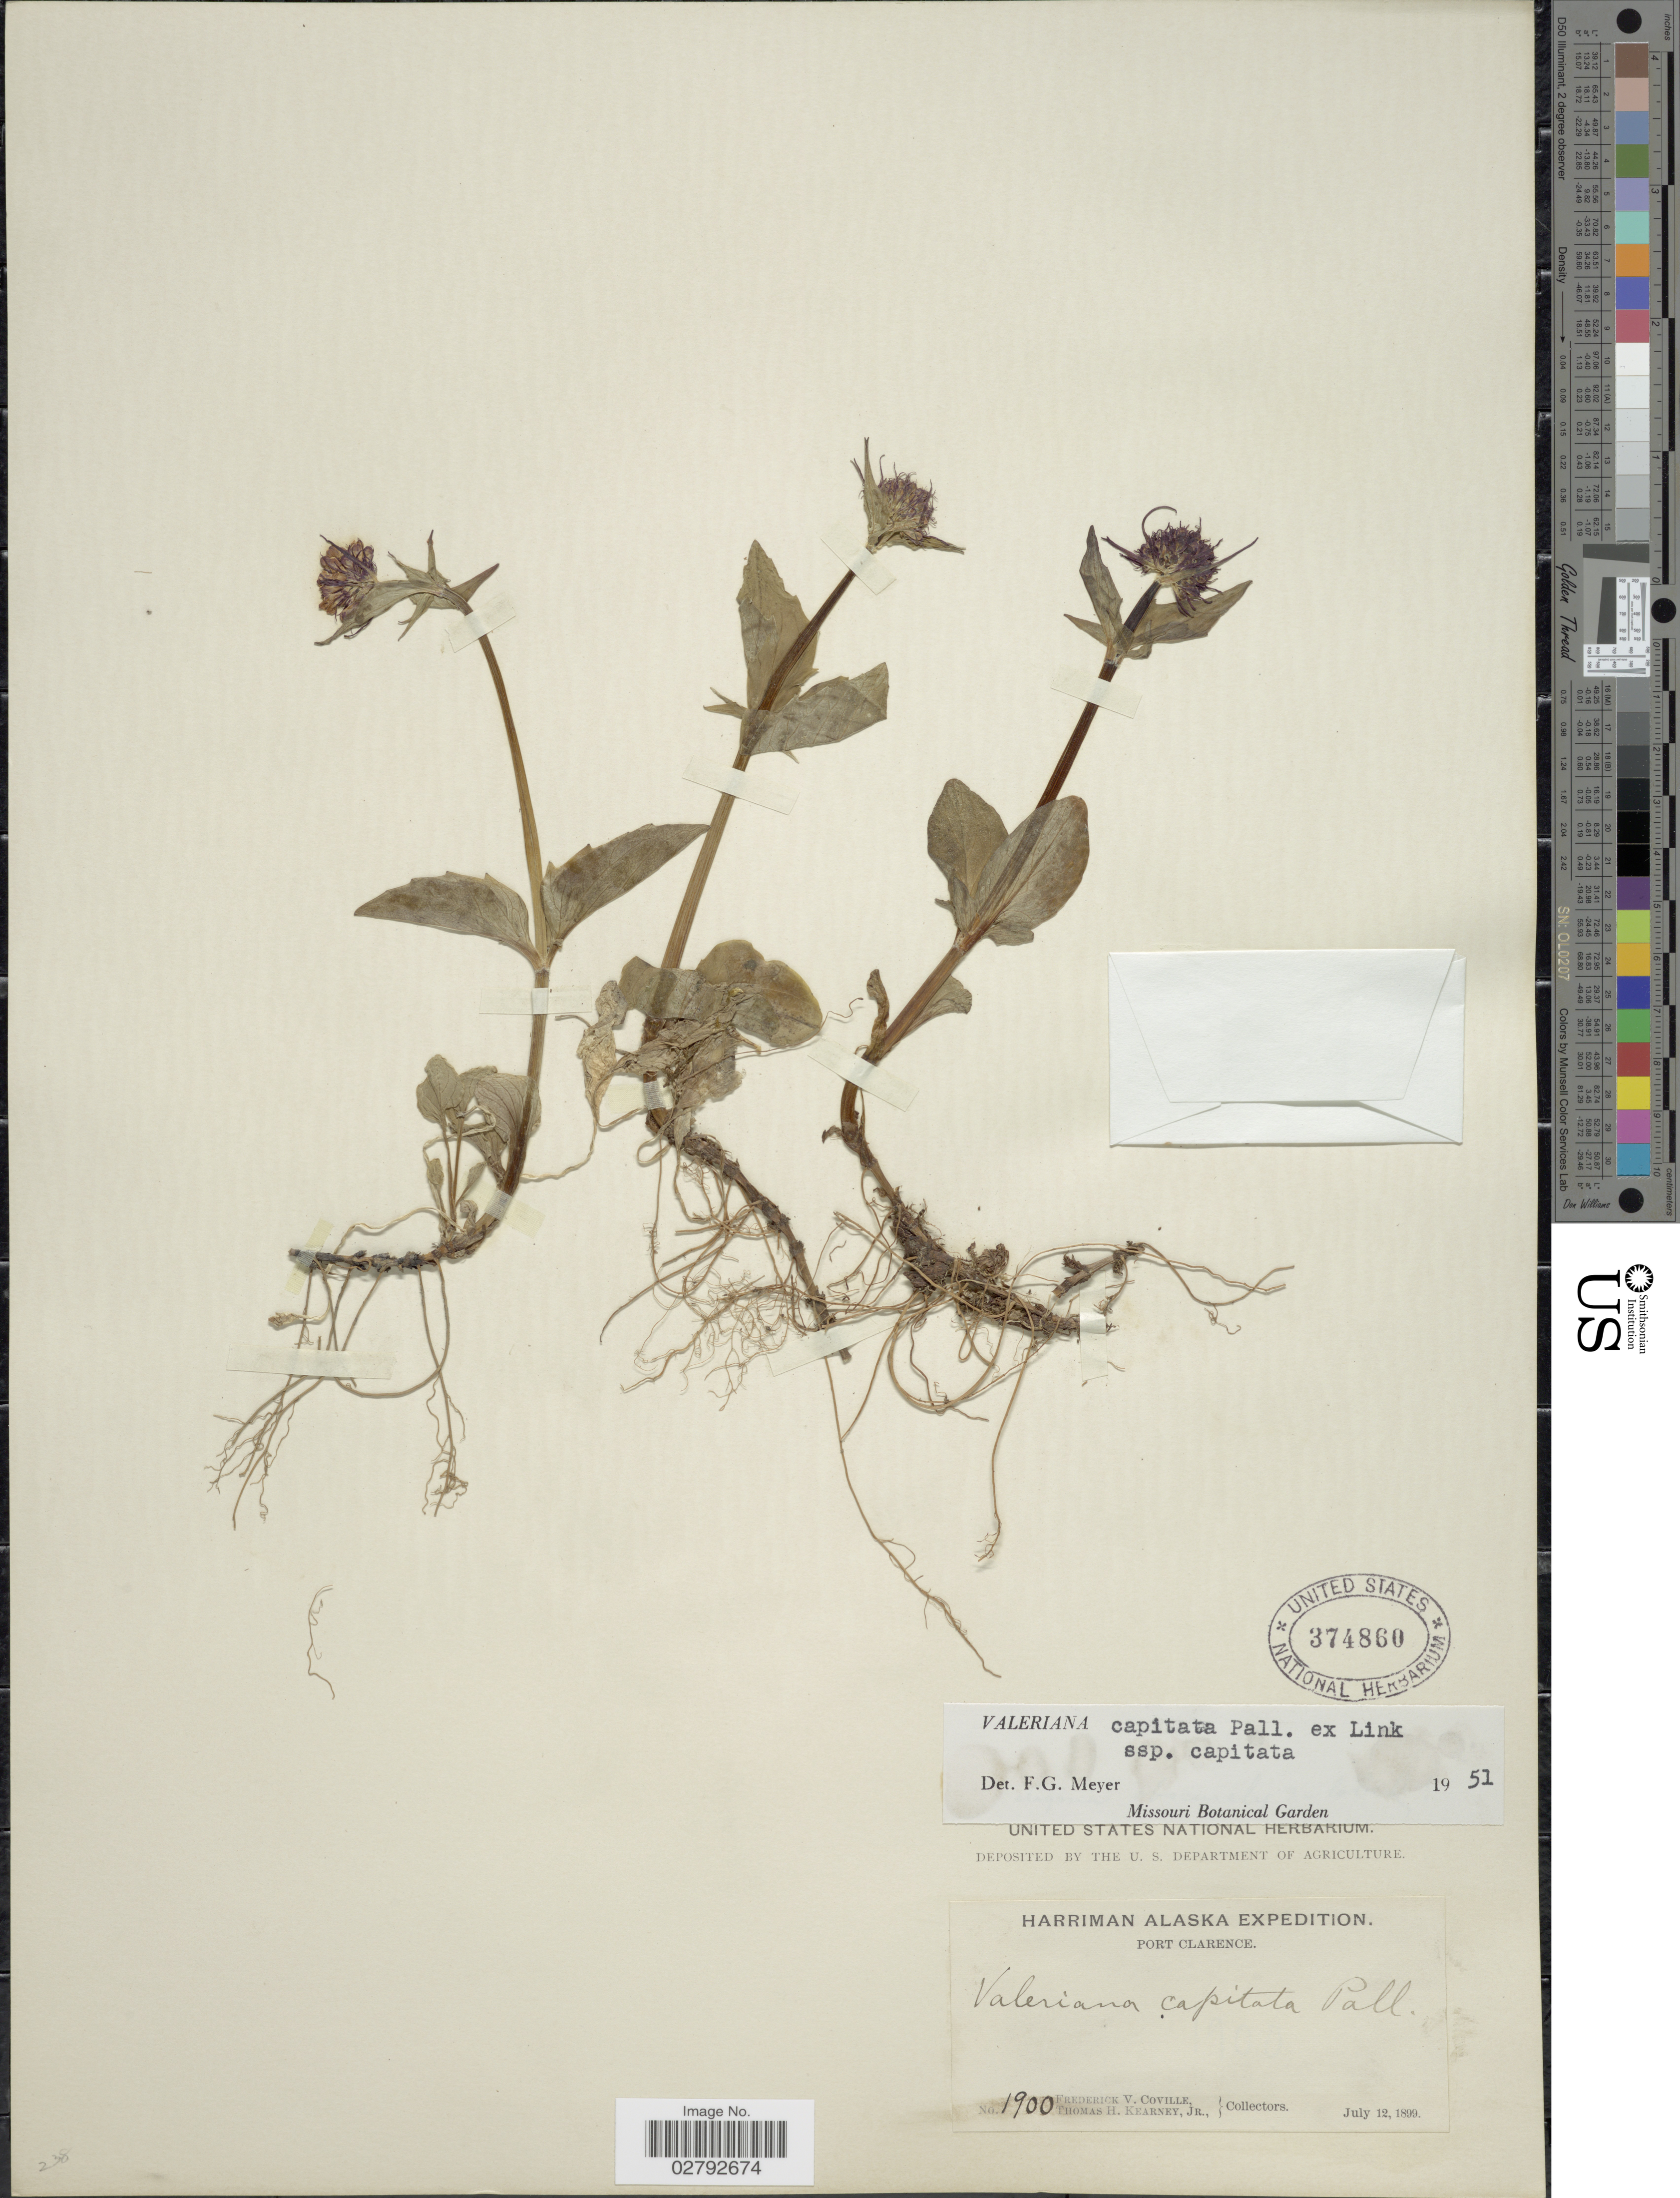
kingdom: Plantae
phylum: Tracheophyta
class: Magnoliopsida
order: Dipsacales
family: Caprifoliaceae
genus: Valeriana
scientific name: Valeriana capitata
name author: Link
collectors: F. V. Coville & T. H. Kearney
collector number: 1900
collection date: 1899-07-12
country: United States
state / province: Alaska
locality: Port Clarence.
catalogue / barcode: US 374860